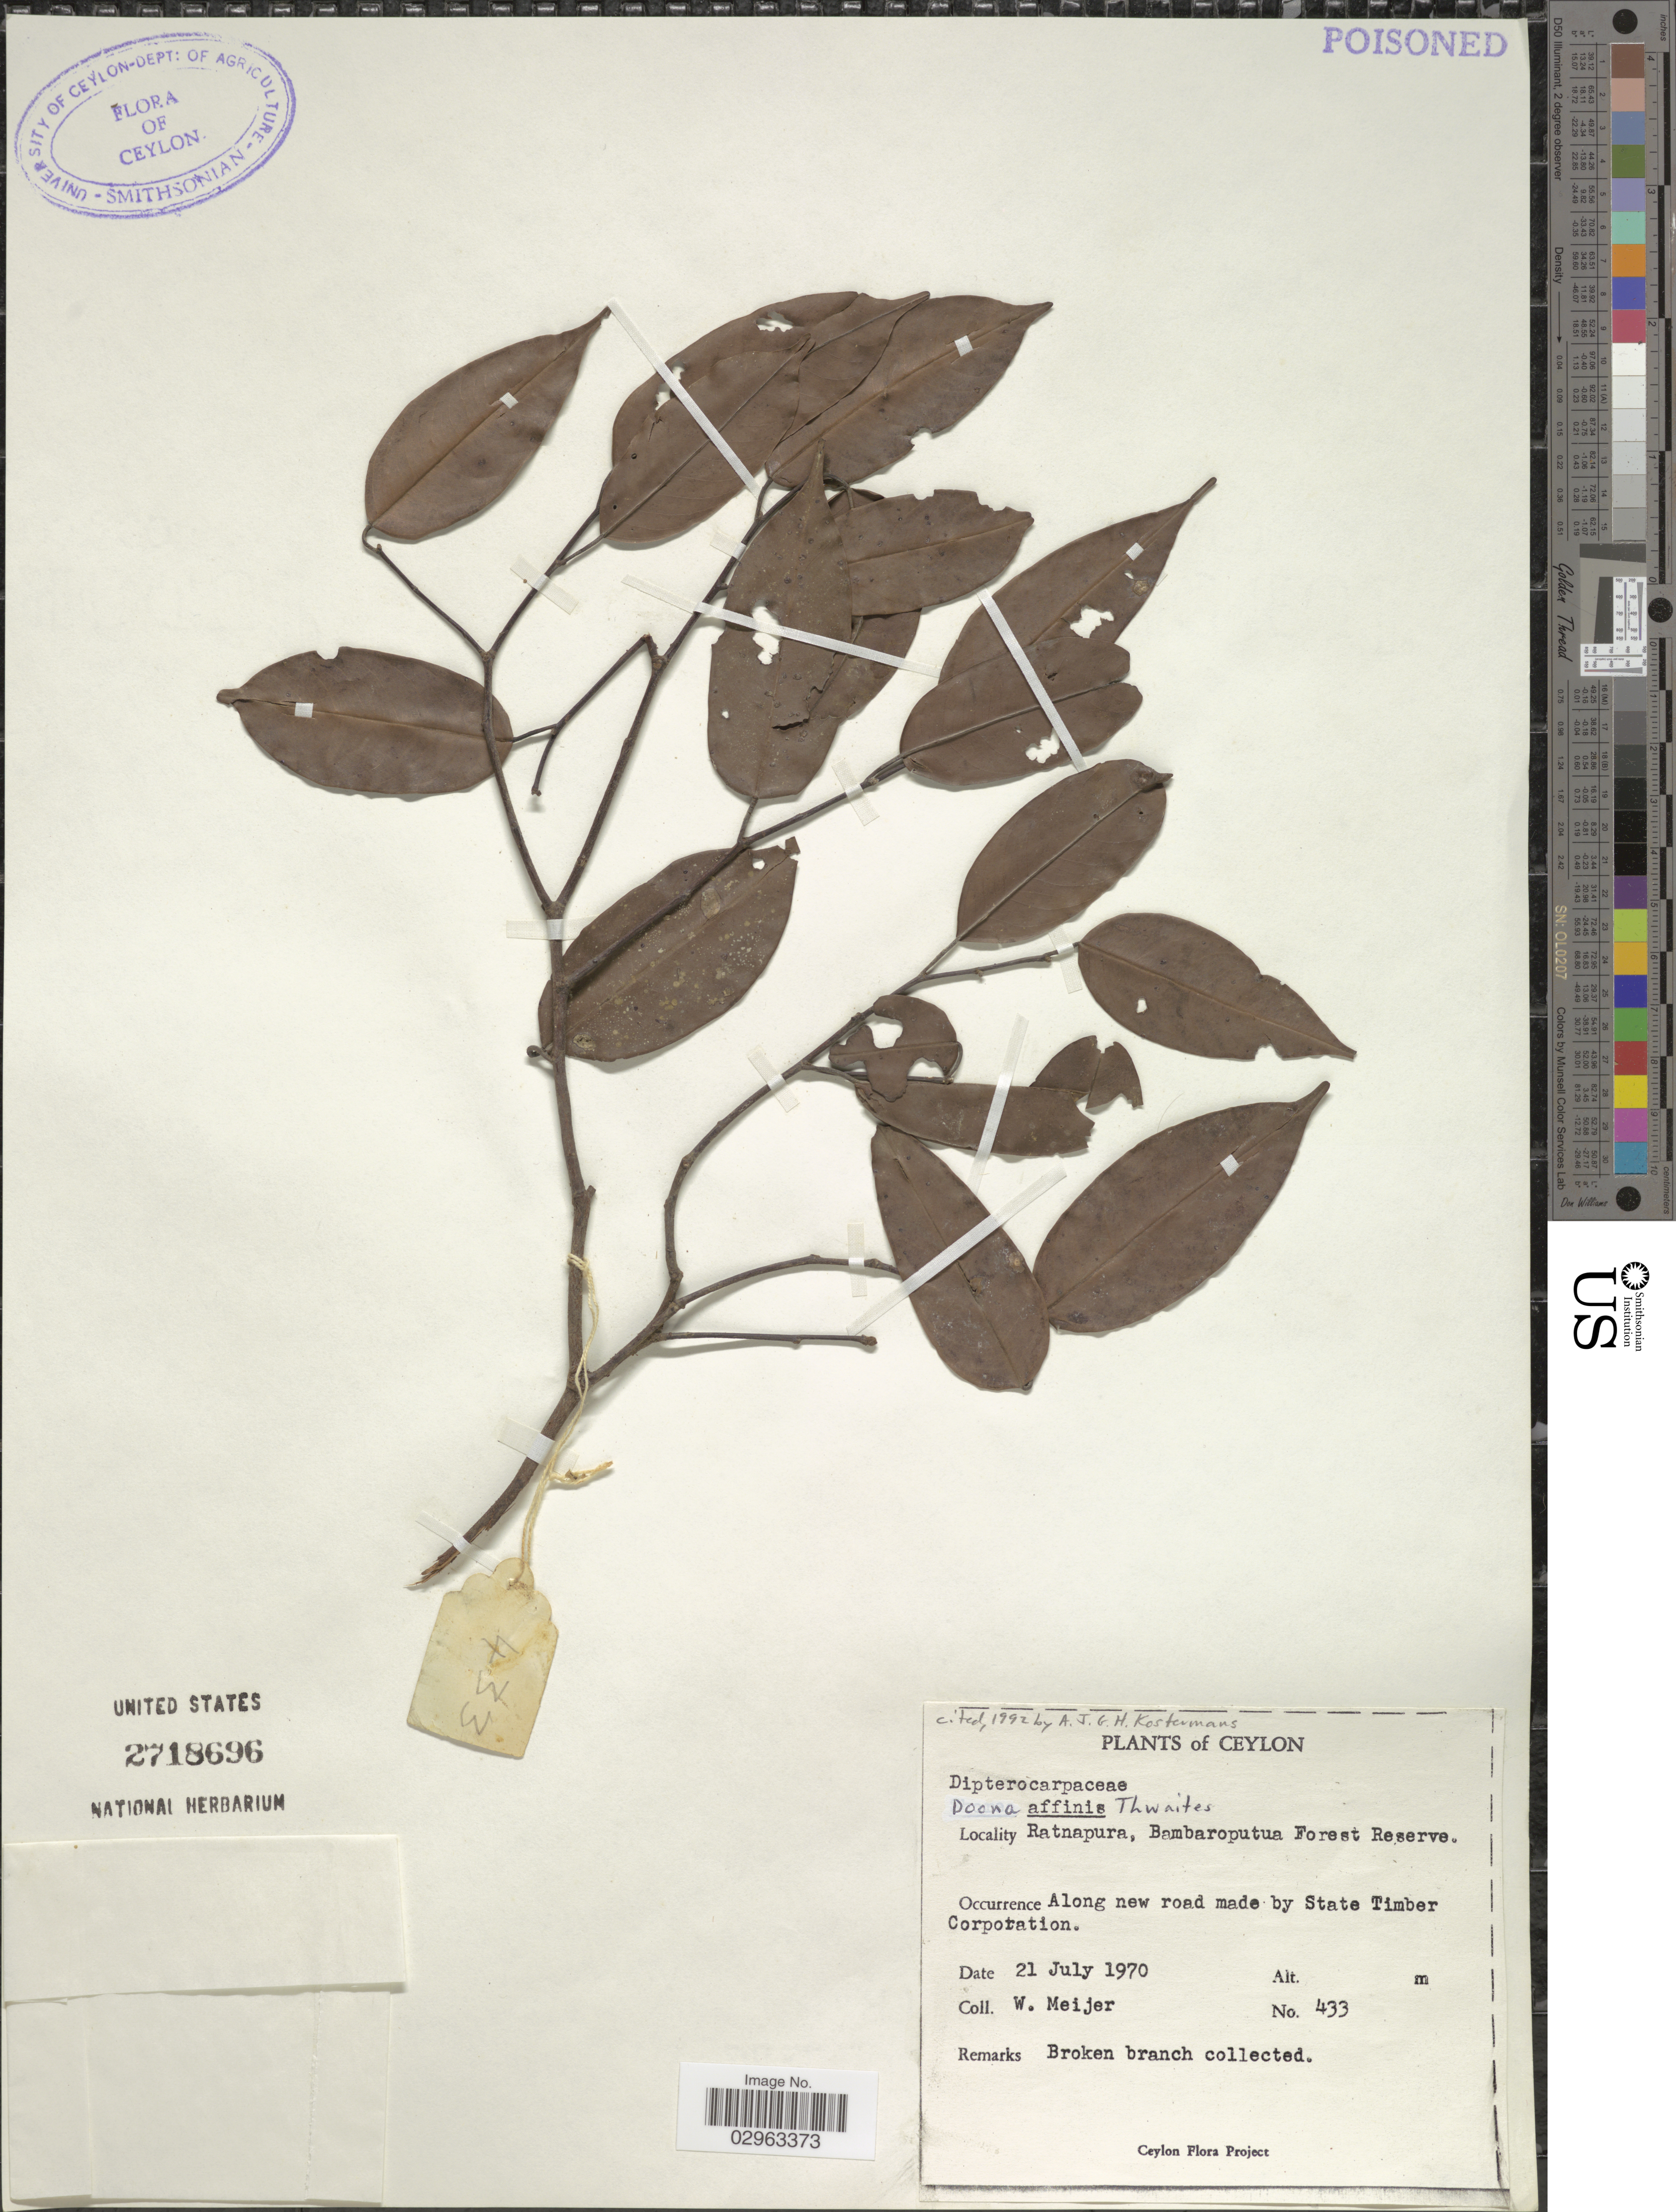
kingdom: Plantae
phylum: Tracheophyta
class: Magnoliopsida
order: Malvales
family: Dipterocarpaceae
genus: Doona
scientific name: Doona affinis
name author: Thwaites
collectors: W. Meijer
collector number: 433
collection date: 1970-07-21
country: Sri Lanka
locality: Ceylon, Ratnapura, Bambaroputua Forest Reserve.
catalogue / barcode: US 2718696